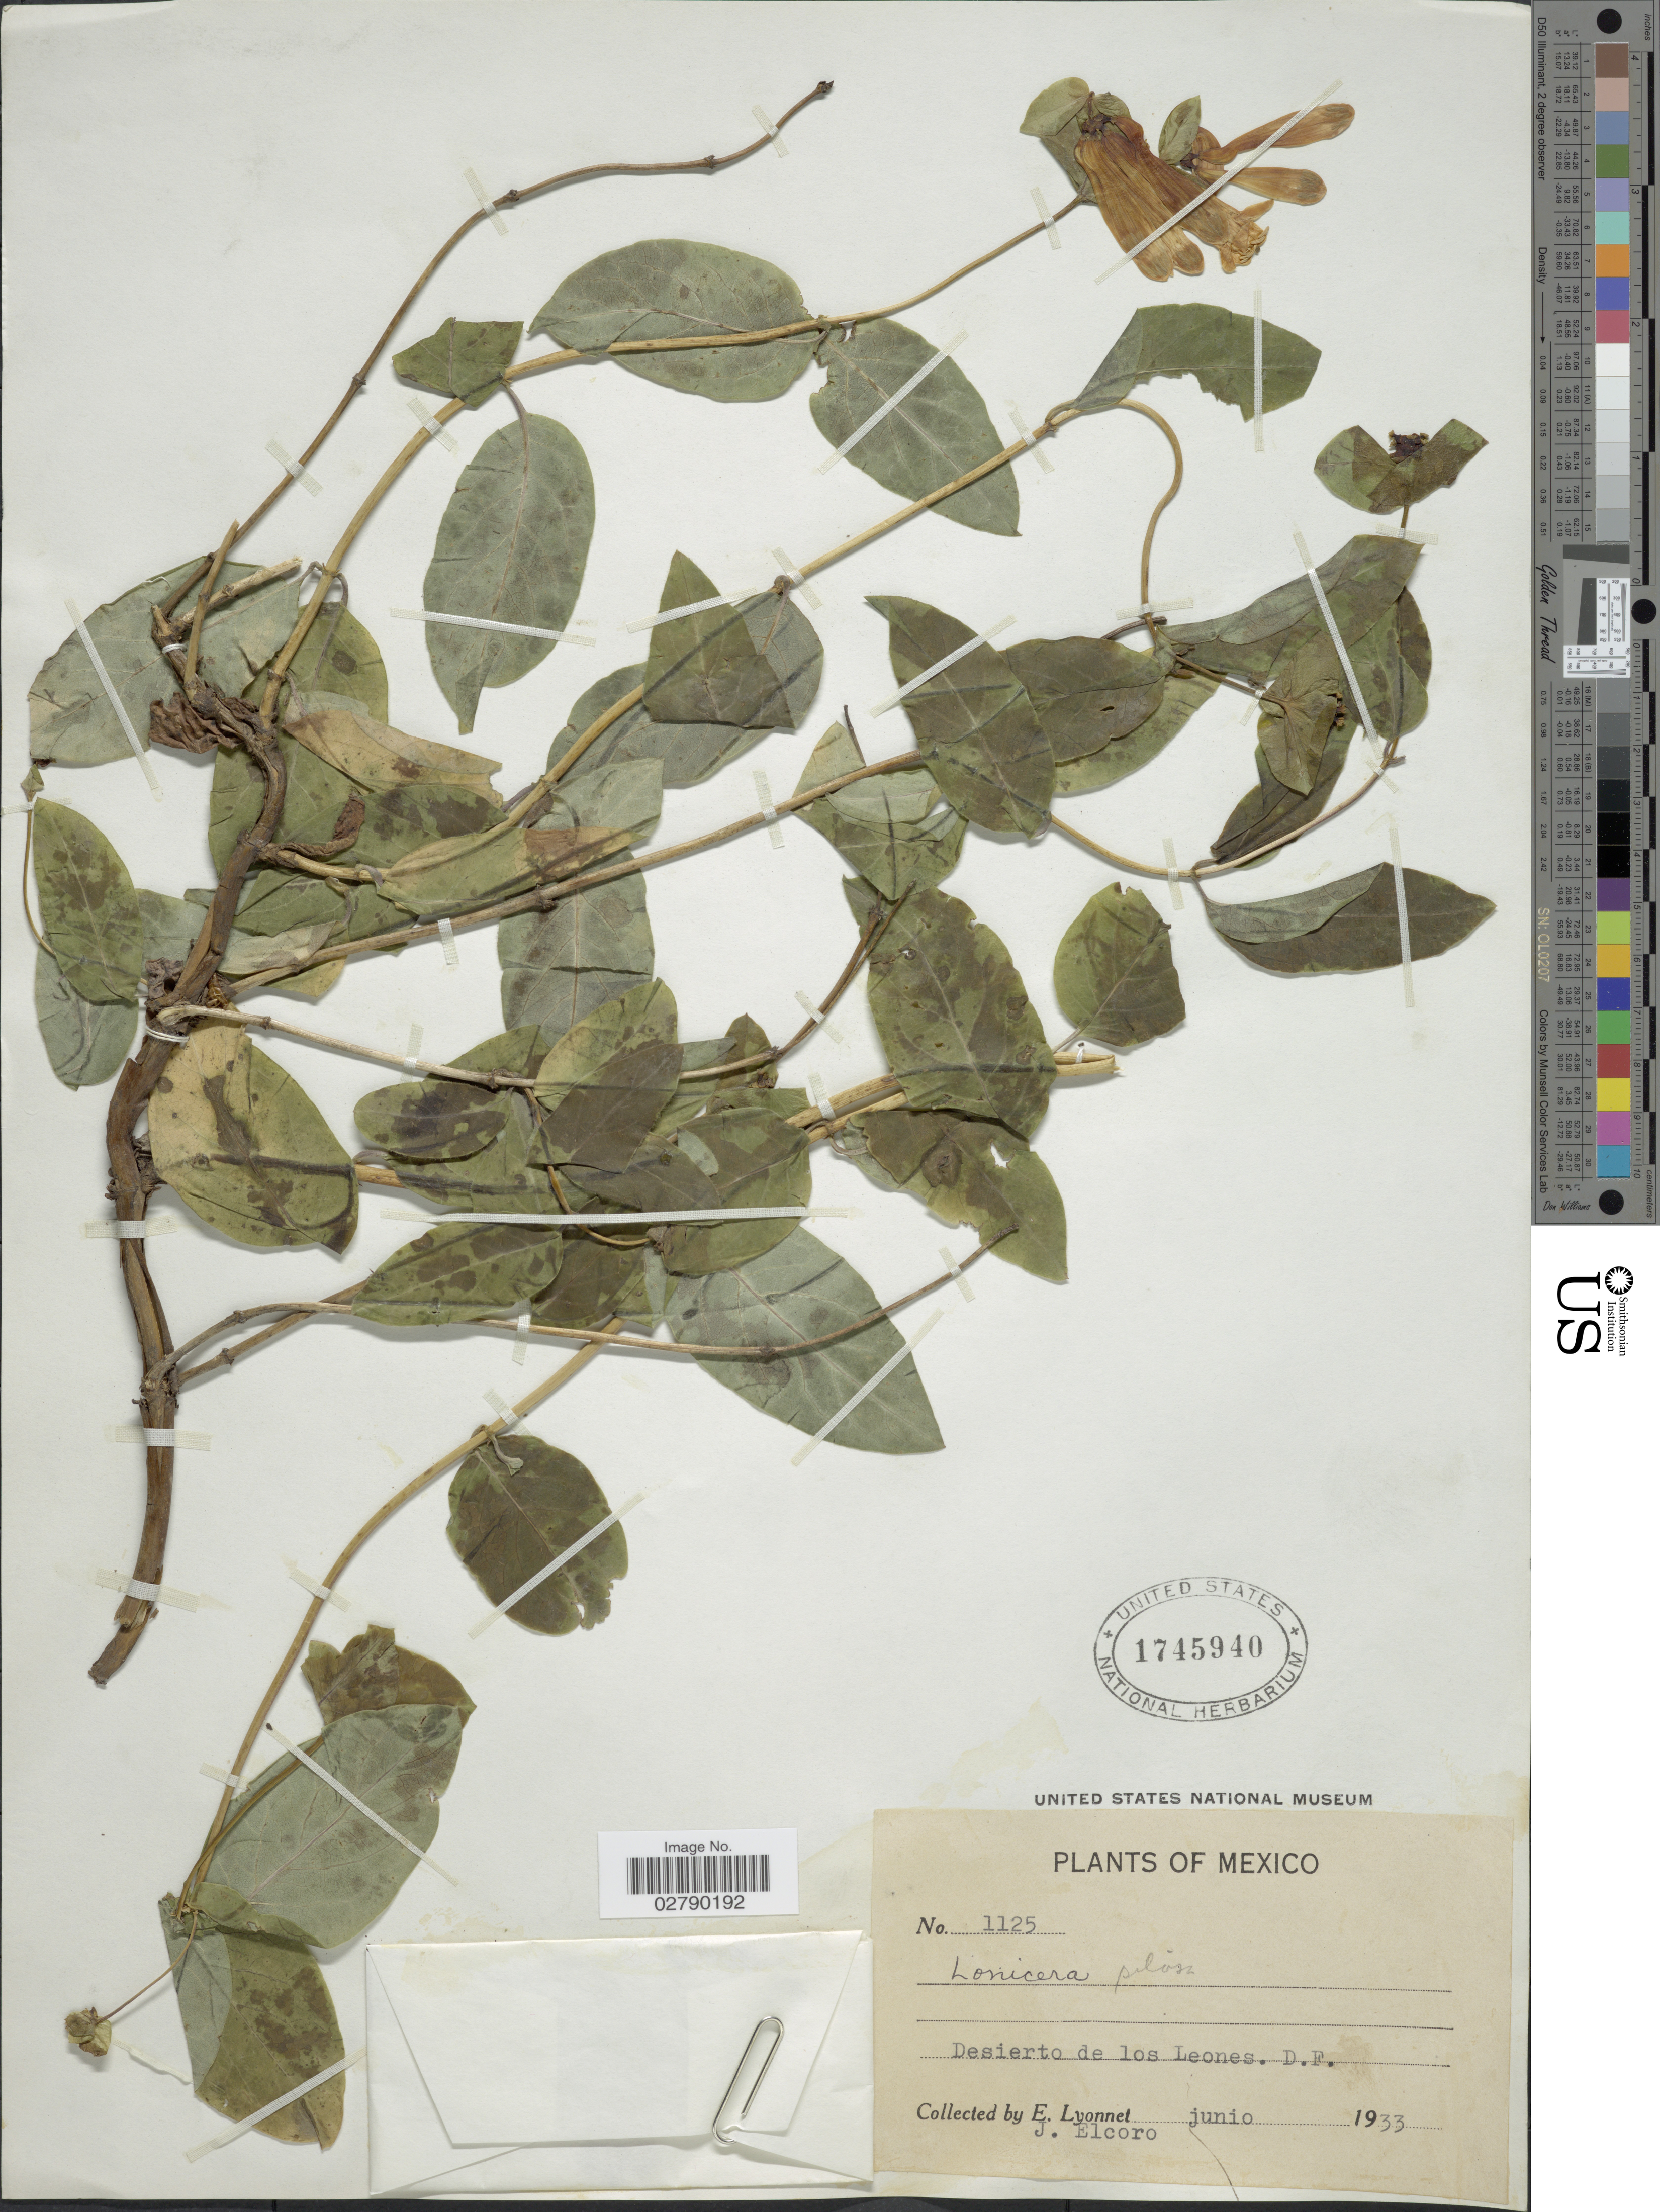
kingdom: Plantae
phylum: Tracheophyta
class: Magnoliopsida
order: Dipsacales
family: Caprifoliaceae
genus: Lonicera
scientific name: Lonicera pilosa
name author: Willd. ex Kunth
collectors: E. Lyonnet & J. Elcoro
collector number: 1125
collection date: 1933-06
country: Mexico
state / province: Distrito Federal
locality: Desierto de los Leones.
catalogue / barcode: US 1745940